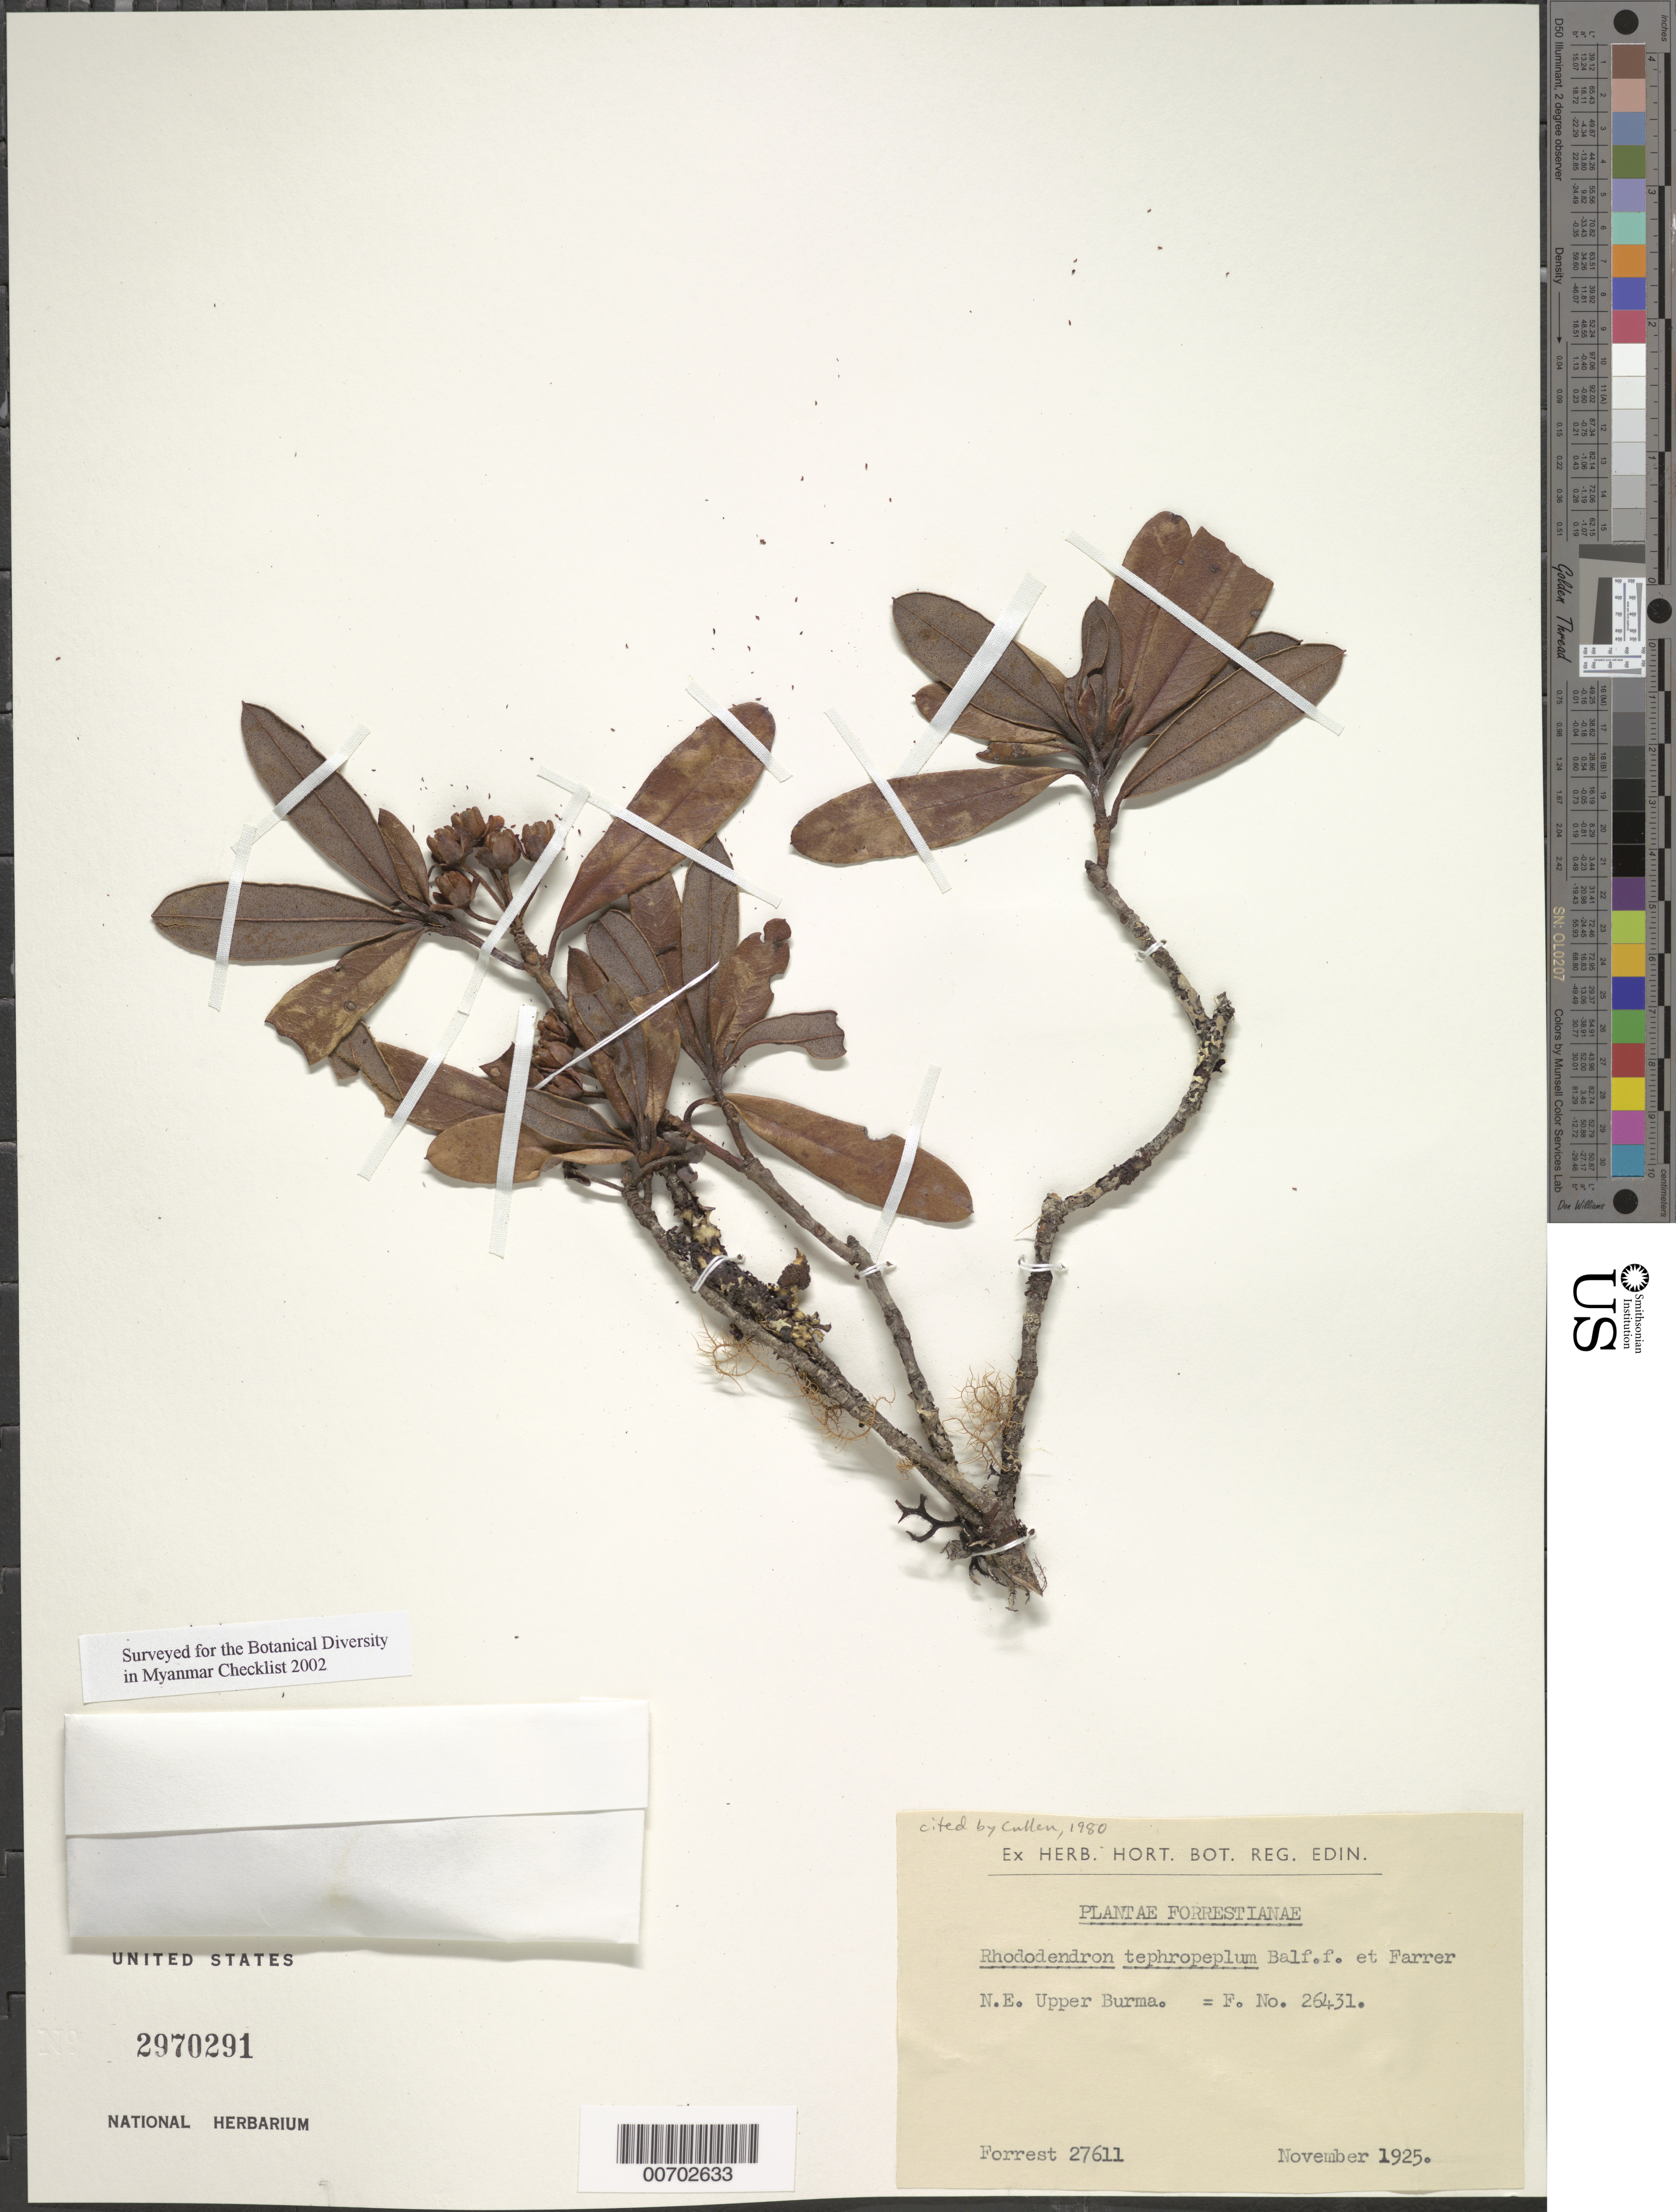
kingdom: Plantae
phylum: Tracheophyta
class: Magnoliopsida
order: Ericales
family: Ericaceae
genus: Rhododendron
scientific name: Rhododendron tephropeplum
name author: Balf. f. & Farrer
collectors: G. Forrest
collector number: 27611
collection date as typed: Nov 1925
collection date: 1925-11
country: Myanmar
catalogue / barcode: US 2970291